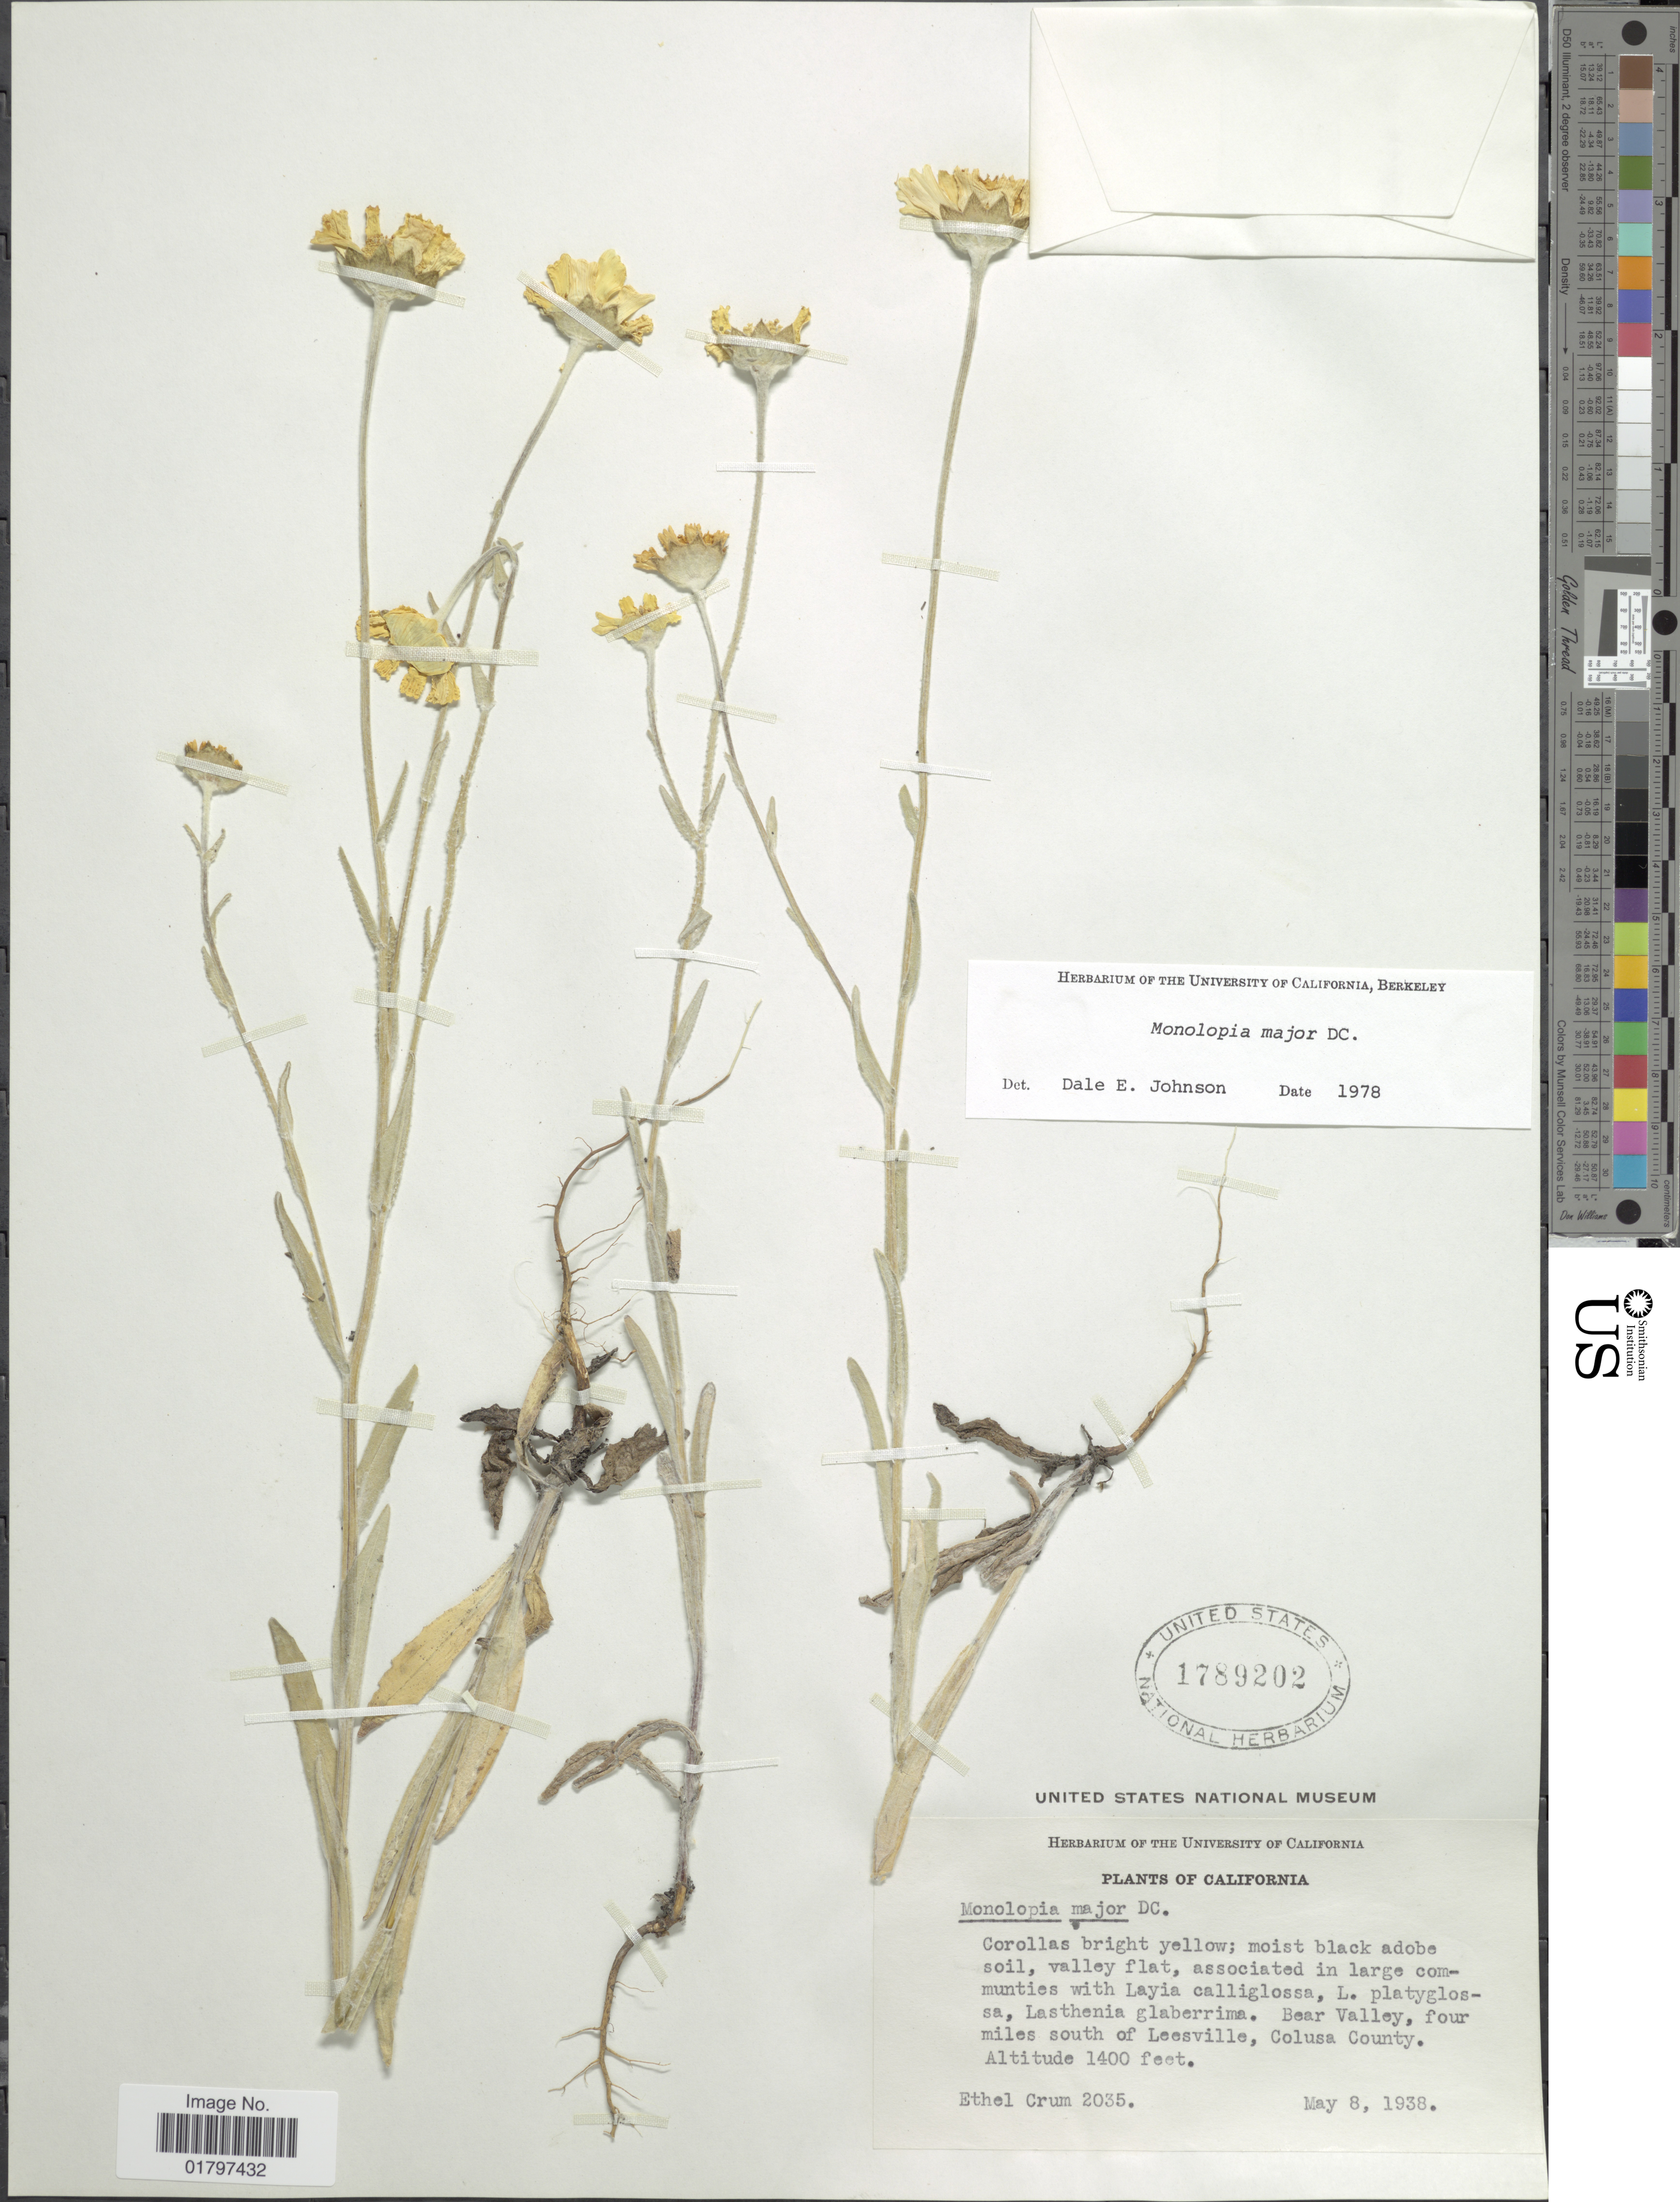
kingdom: Plantae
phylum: Tracheophyta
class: Magnoliopsida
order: Asterales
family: Asteraceae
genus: Monolopia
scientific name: Monolopia major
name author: DC.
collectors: E. K. Crum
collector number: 2035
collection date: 1938-05-08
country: United States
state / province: California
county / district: Colusa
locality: Bear Valley, four miles south of Leesville, Colusa County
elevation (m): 427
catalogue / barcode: US 1789202